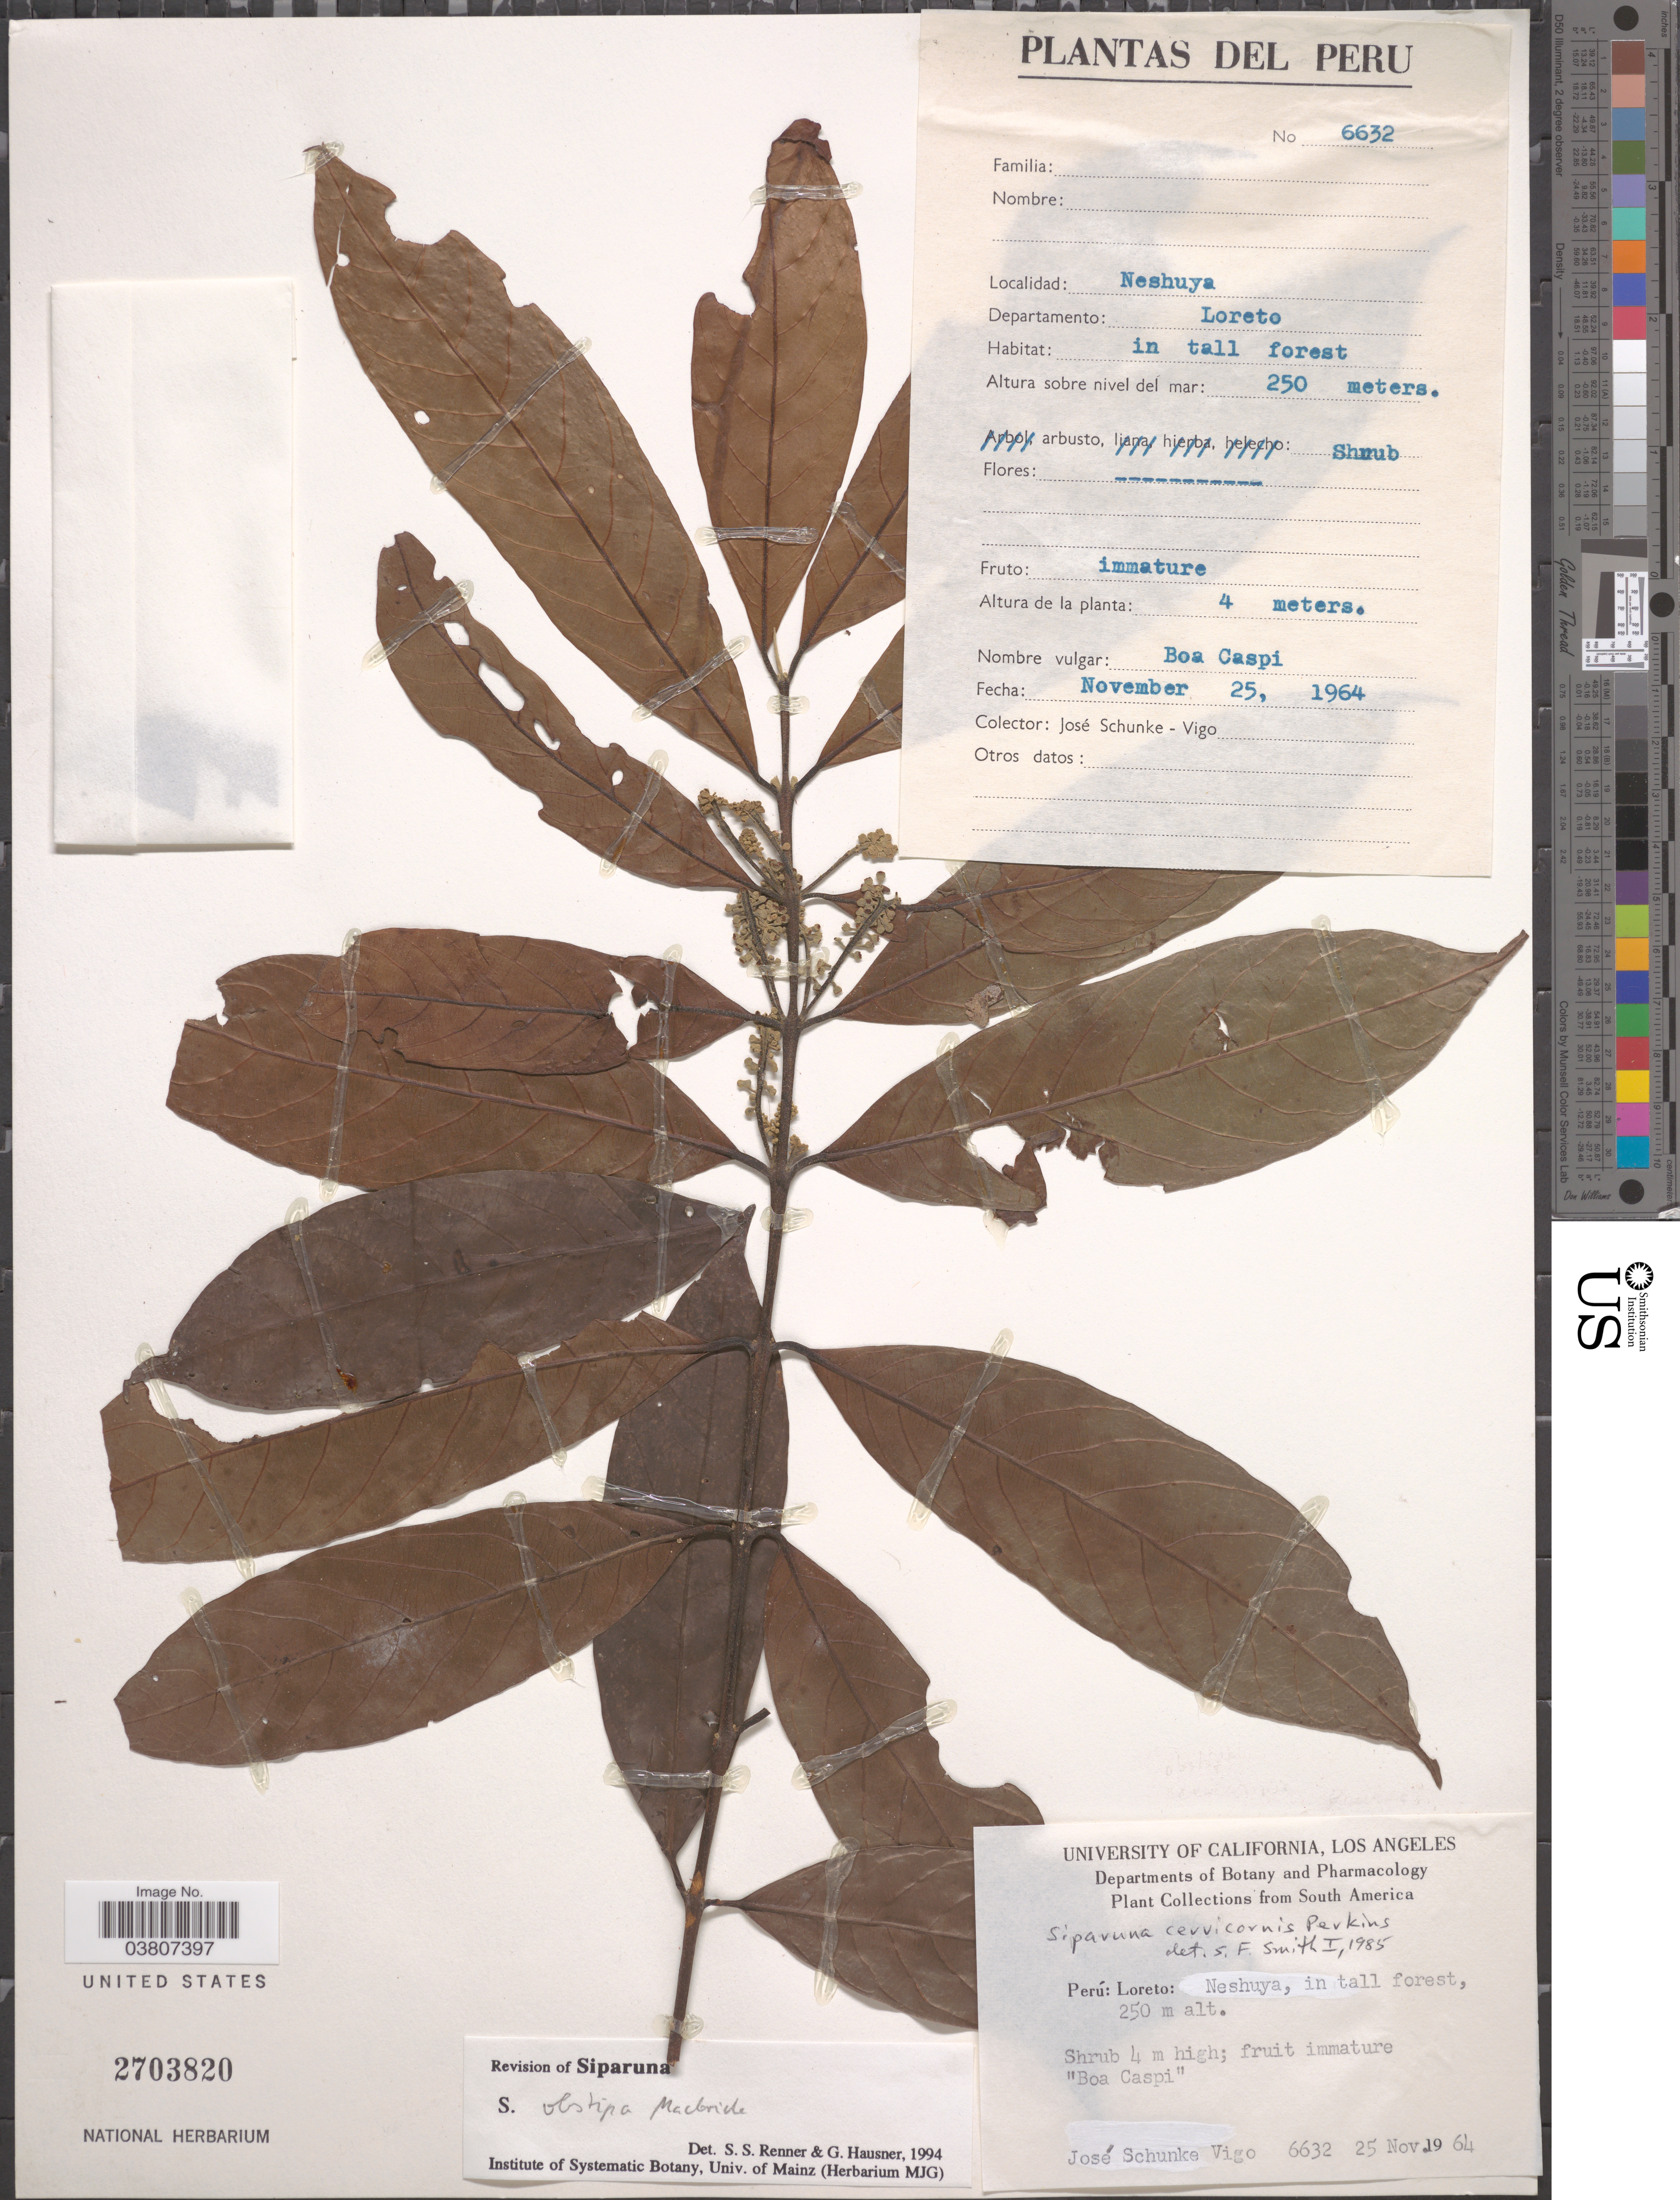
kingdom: Plantae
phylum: Tracheophyta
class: Magnoliopsida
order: Laurales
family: Siparunaceae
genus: Siparuna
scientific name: Siparuna obstipa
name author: J.F. Macbr.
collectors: J. Schunke Vigo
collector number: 6632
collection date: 1964-11-25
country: Peru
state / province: Loreto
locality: Neshuya. Departamento: Loreto.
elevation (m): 250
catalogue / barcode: US 2703820